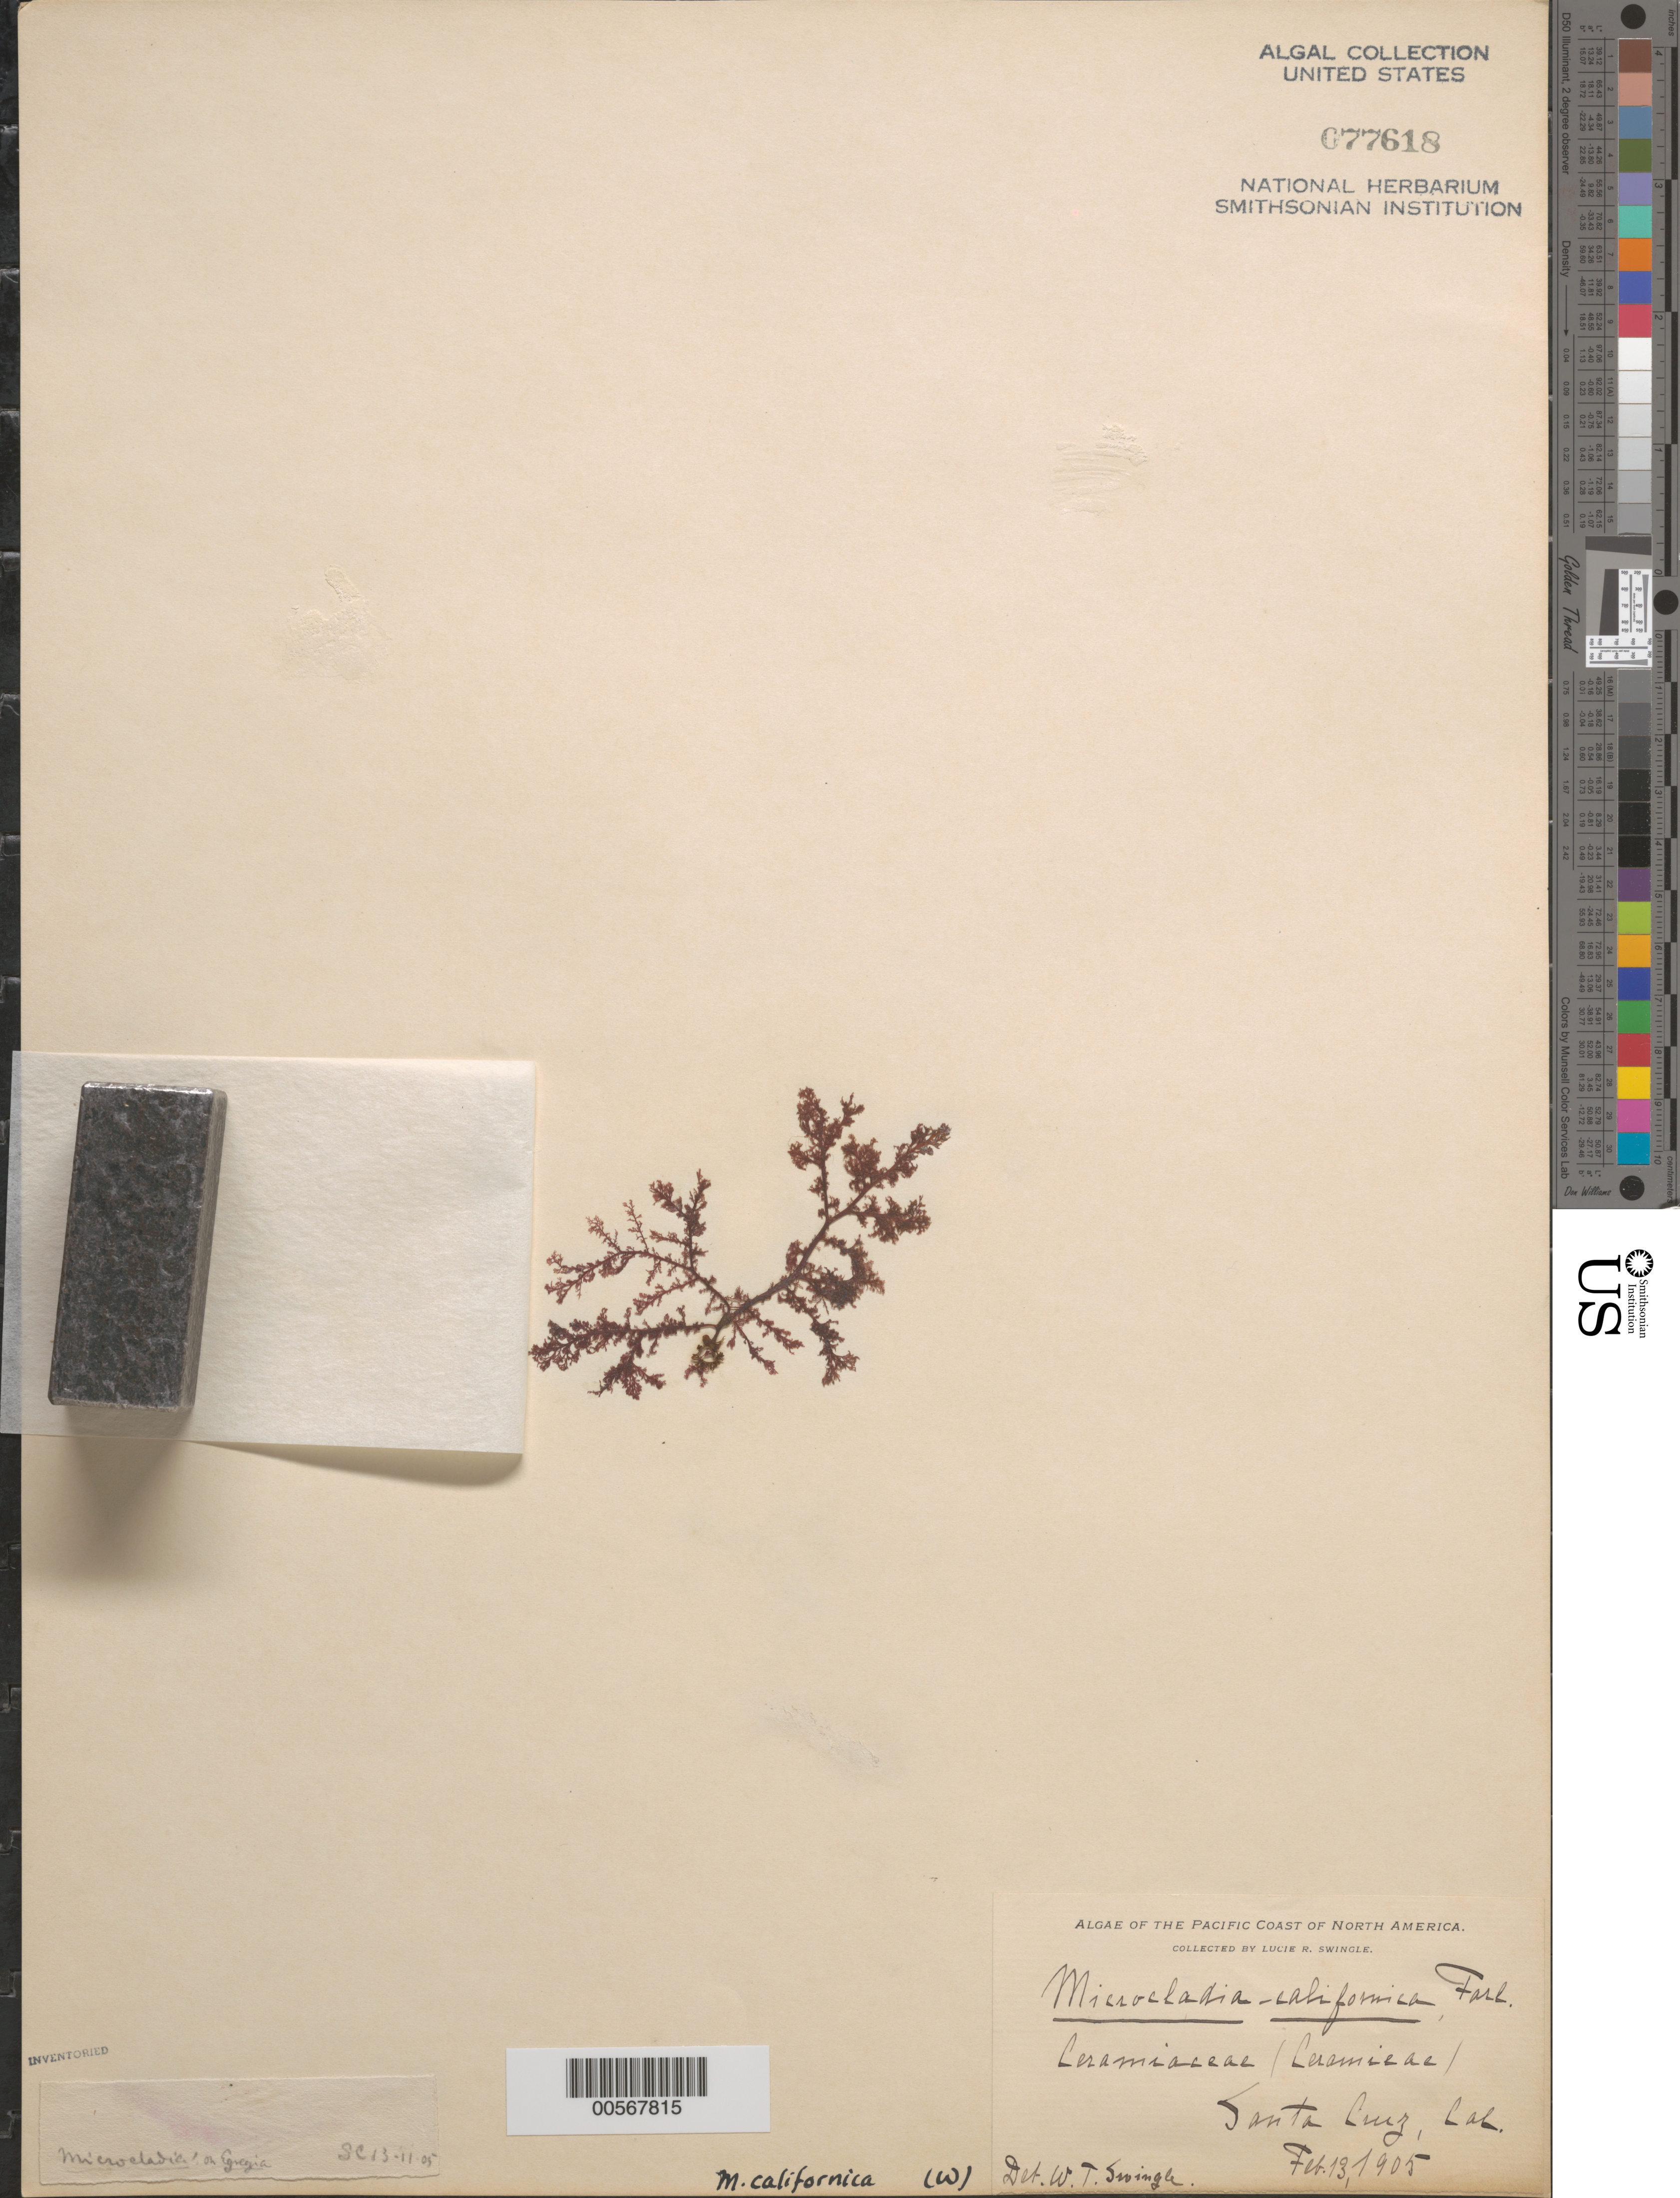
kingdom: Plantae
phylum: Rhodophyta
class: Florideophyceae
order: Ceramiales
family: Ceramiaceae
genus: Campylaephora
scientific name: Campylaephora californica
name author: (Farl.) T.O. Cho in T.O. Cho et al.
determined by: Algae name updating Project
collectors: L. Swingle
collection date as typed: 13 Feb 1905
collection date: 1905-02-13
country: United States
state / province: California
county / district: Santa Cruz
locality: Santa Cruz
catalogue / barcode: US 77618